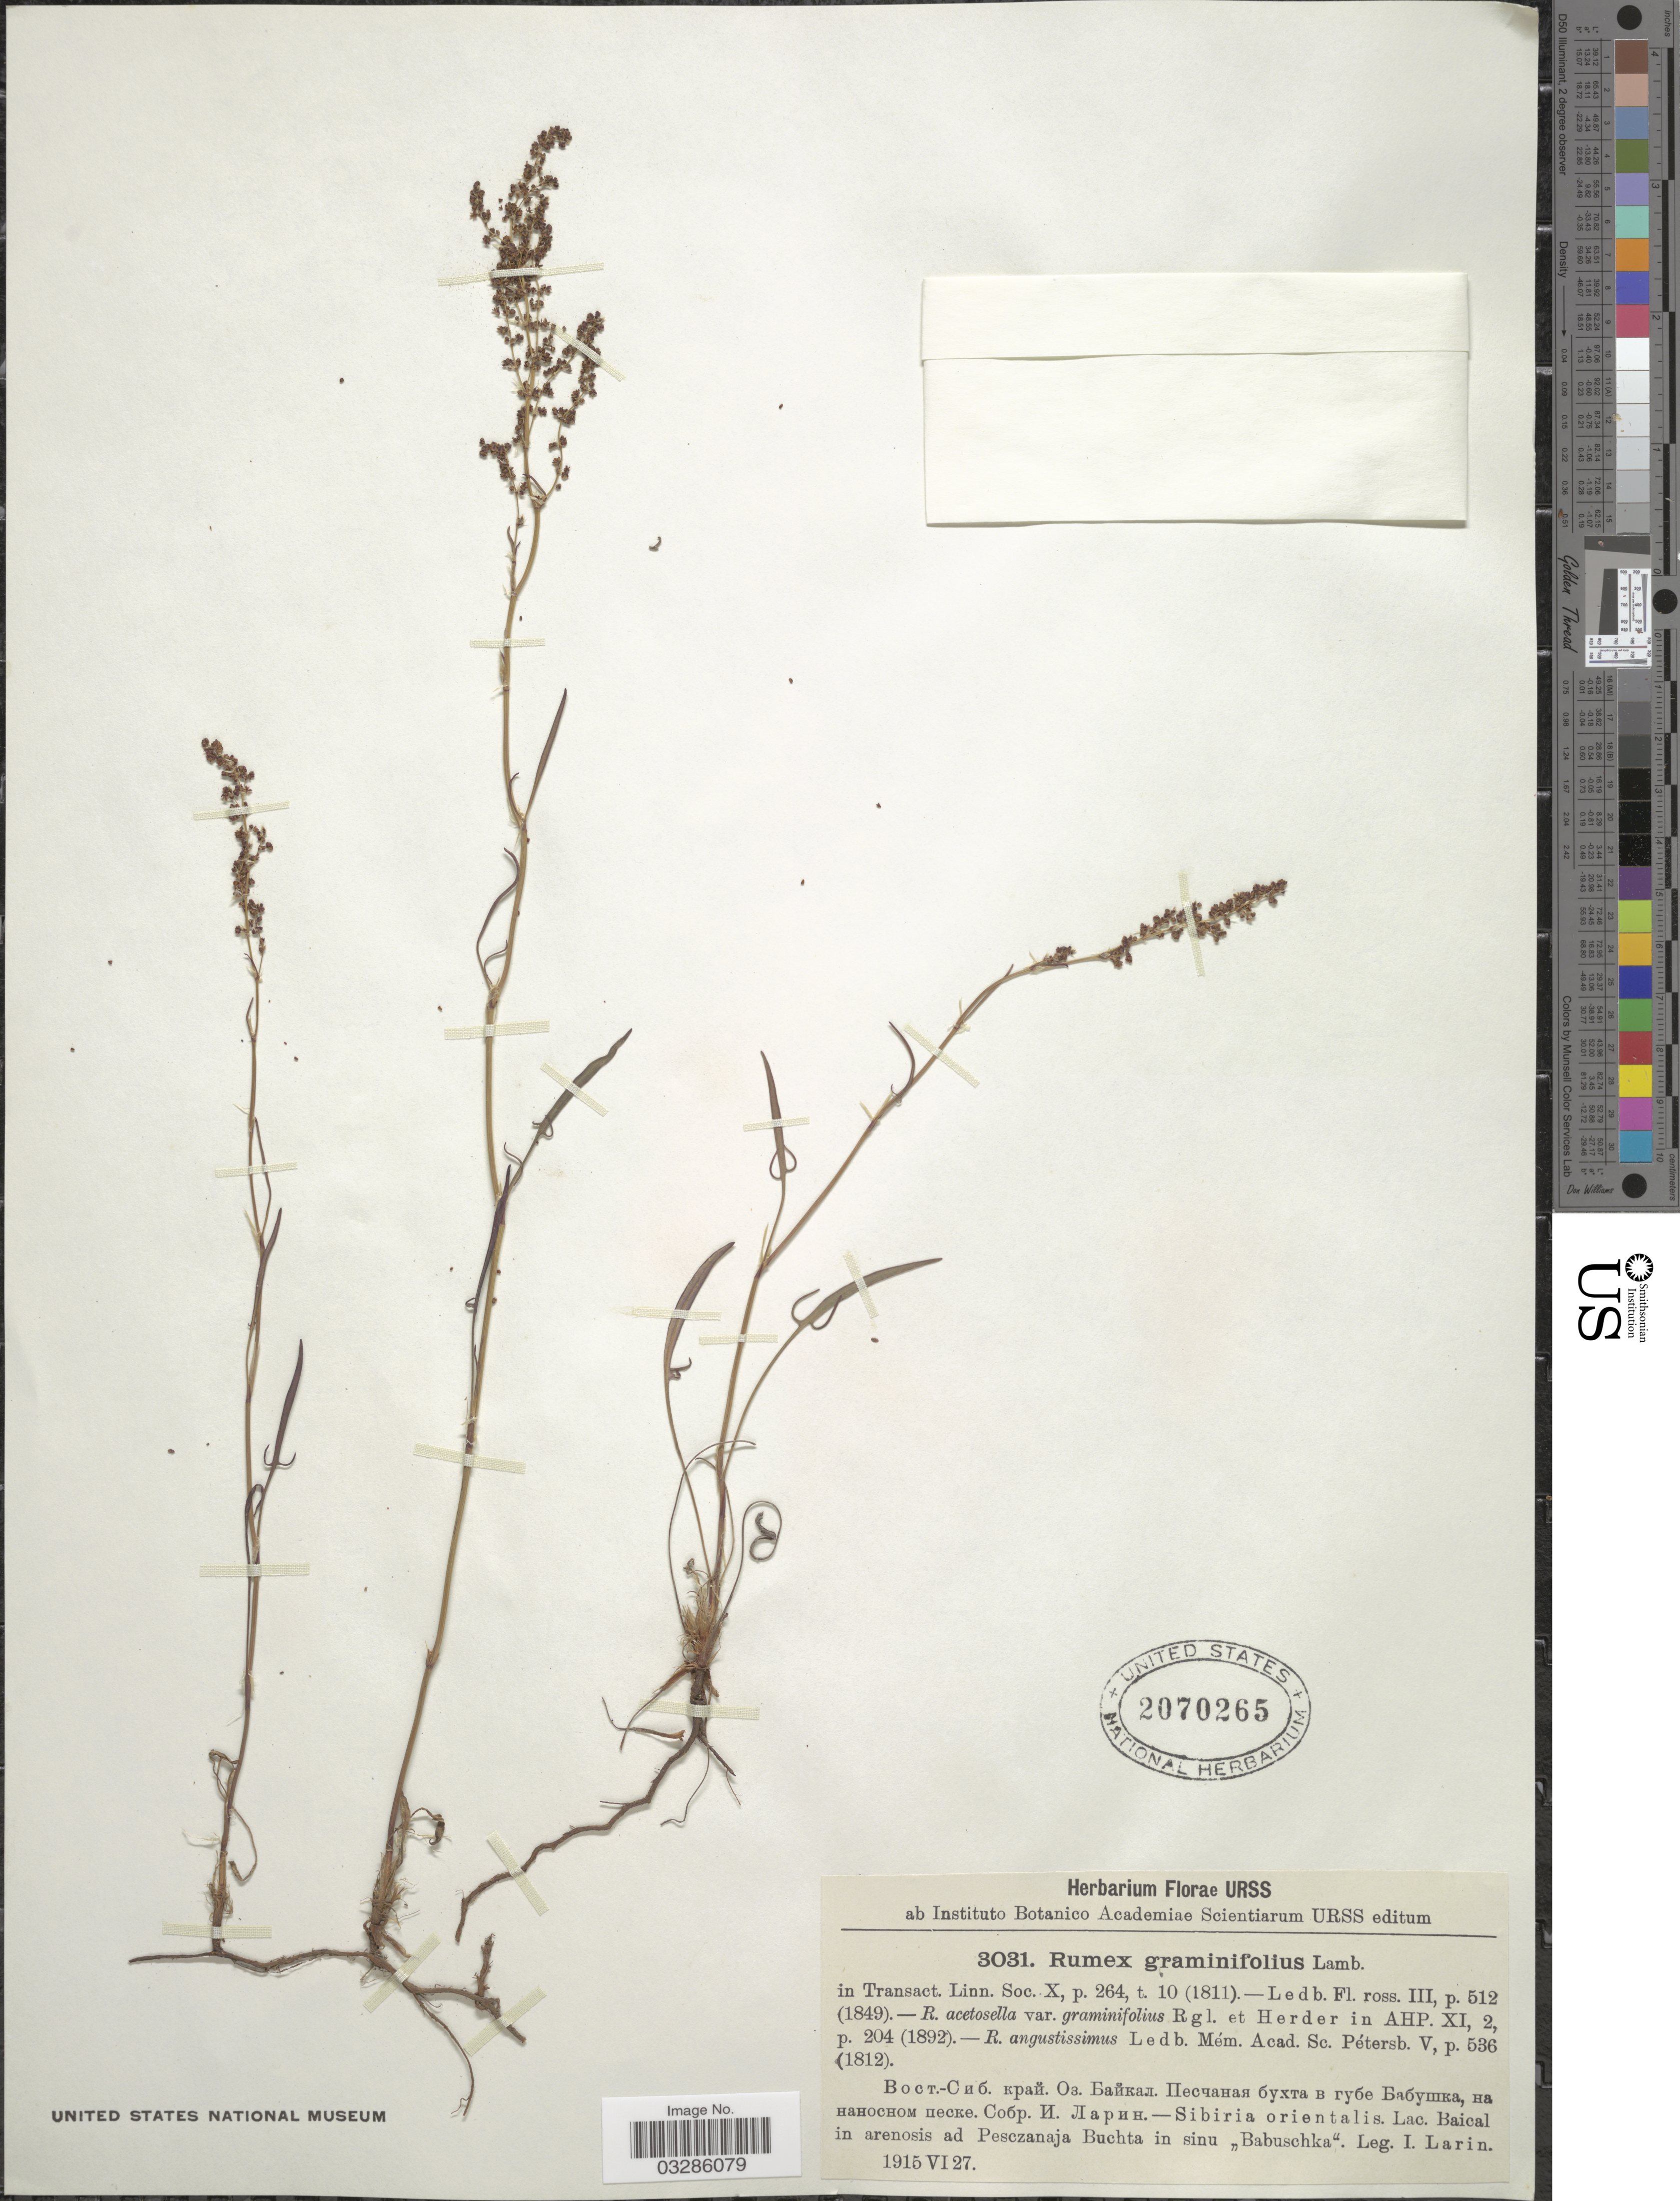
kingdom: Plantae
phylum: Tracheophyta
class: Magnoliopsida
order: Caryophyllales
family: Polygonaceae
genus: Rumex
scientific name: Rumex graminifolius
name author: Rudolph ex Lamb.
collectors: I. Larin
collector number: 3031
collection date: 1915-06-27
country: Chad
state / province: Lac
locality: Sibiria orientalis. Lac. Baical in arenosis ad Pesczanaja Buchta in sinu "Babuschka".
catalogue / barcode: US 2070265